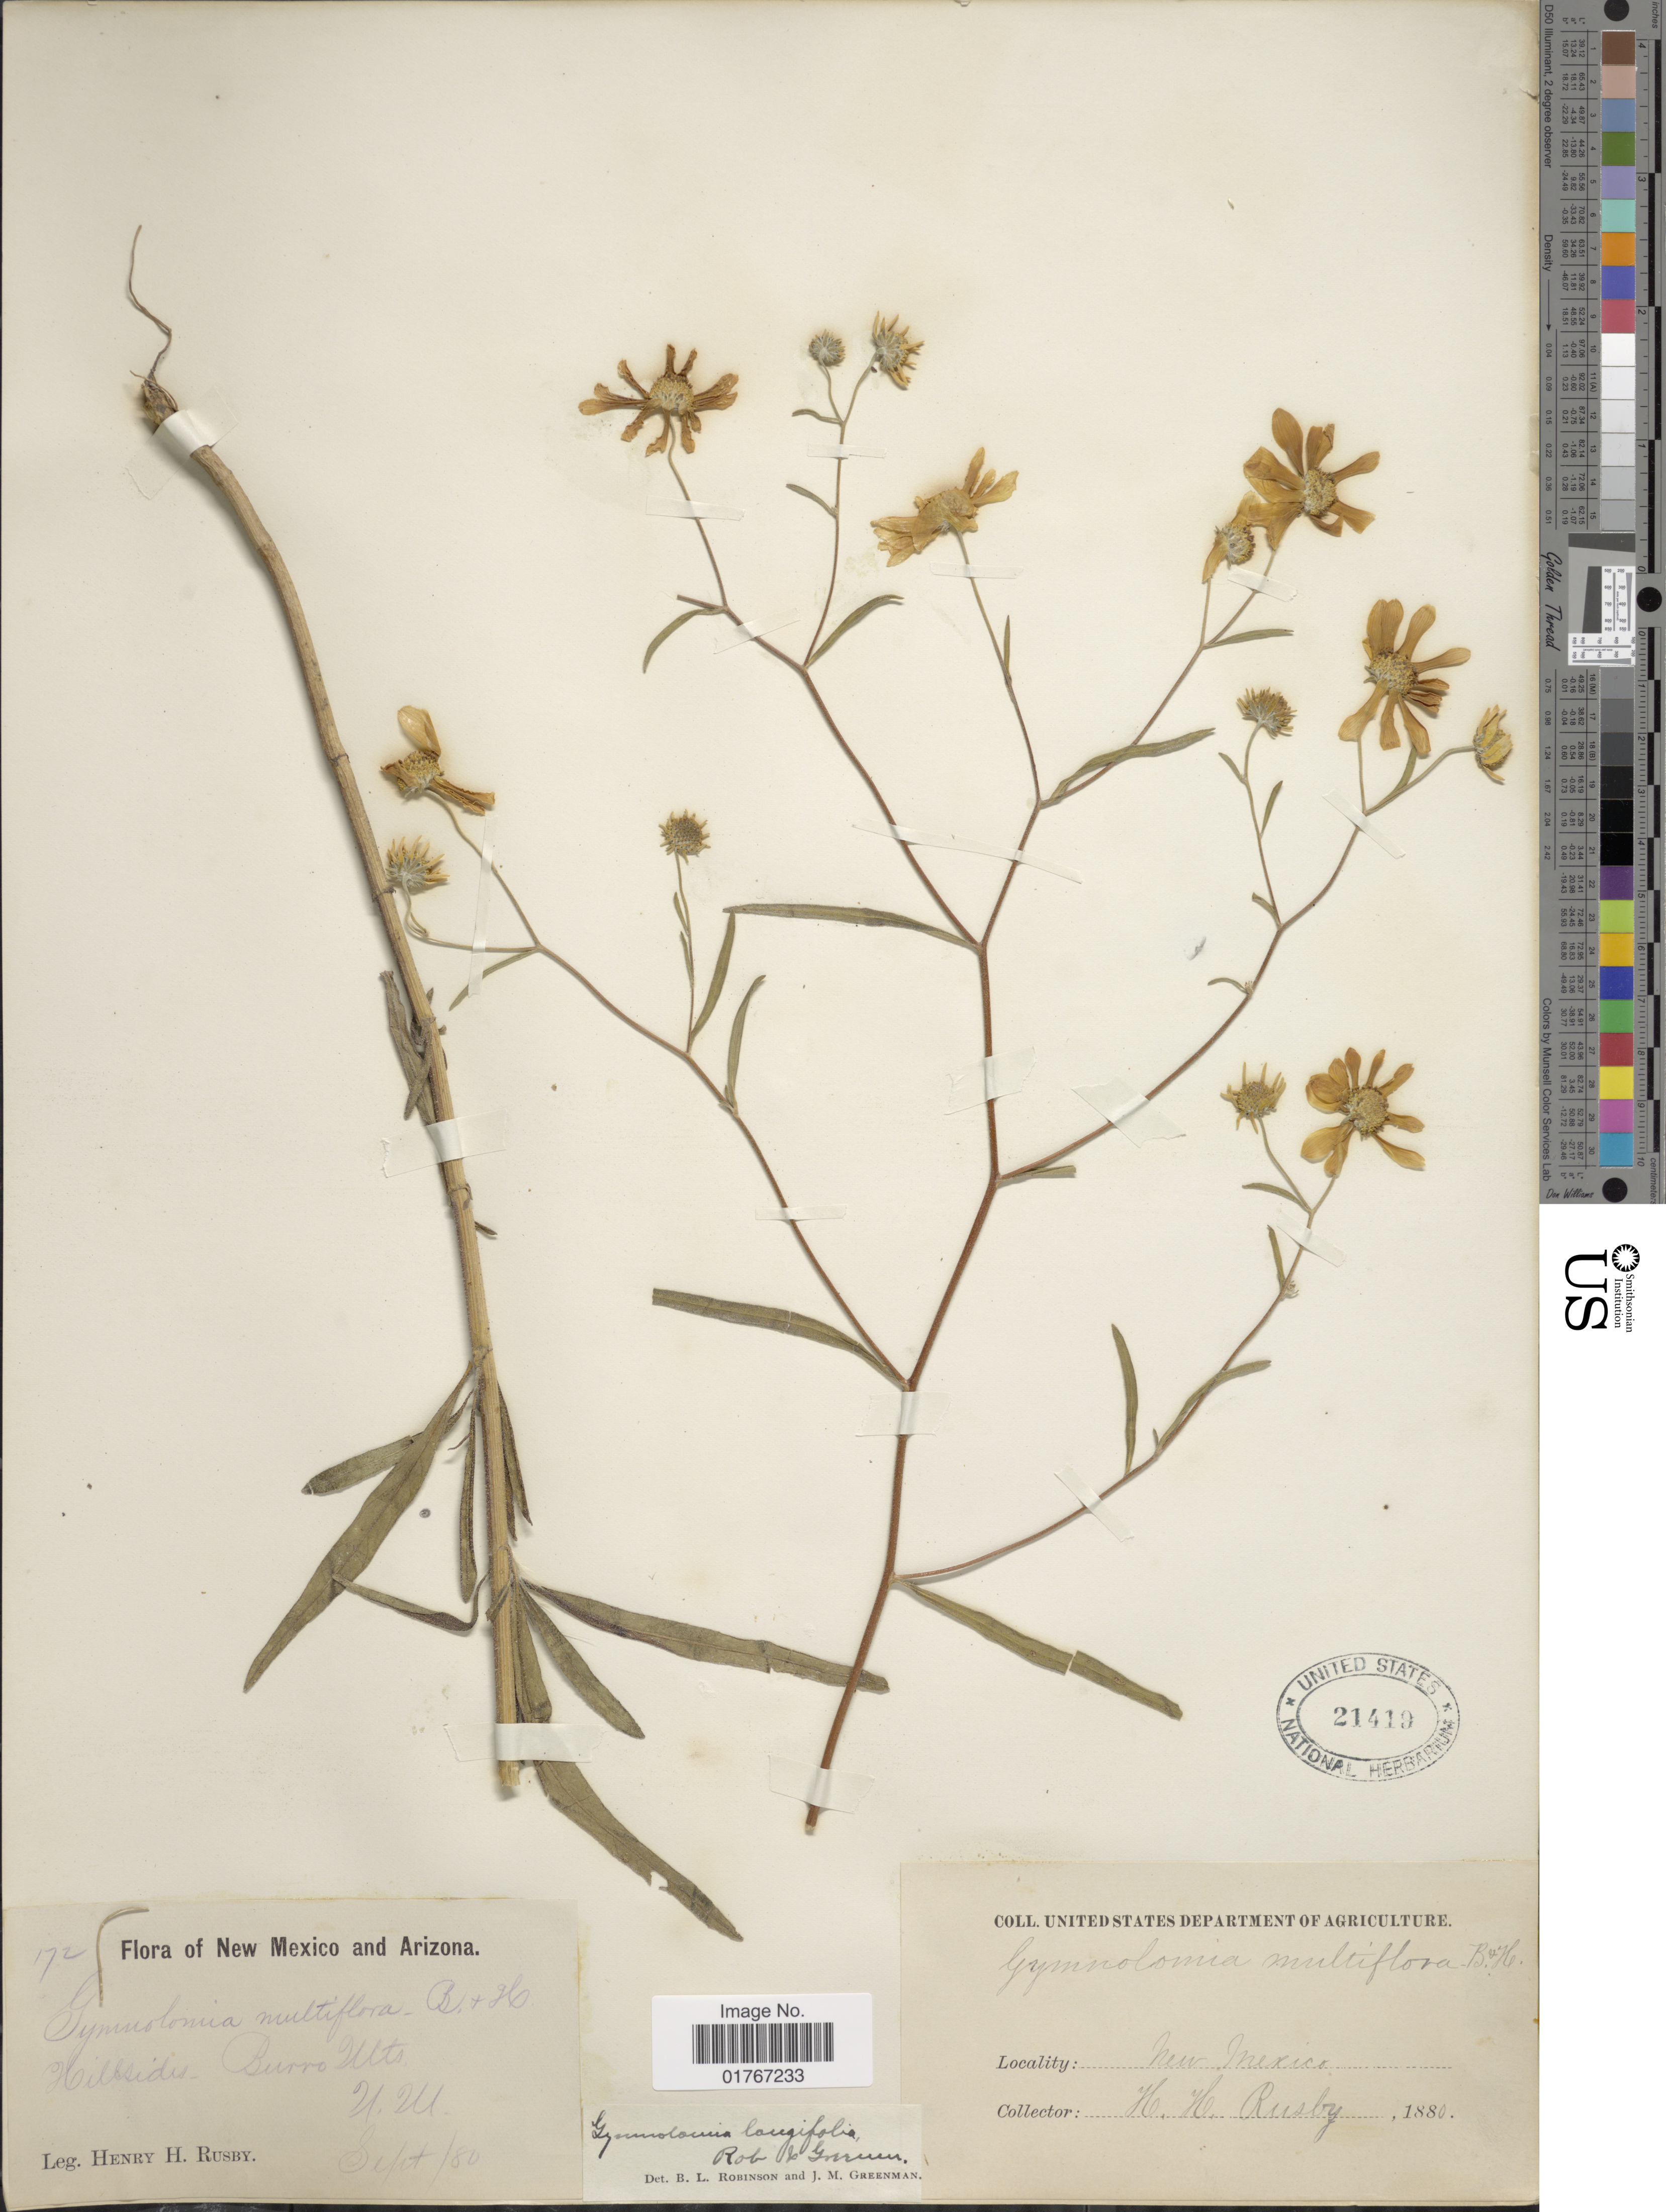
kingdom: Plantae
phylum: Tracheophyta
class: Magnoliopsida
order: Asterales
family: Asteraceae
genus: Heliomeris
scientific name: Heliomeris longifolia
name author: (B.L. Rob.) Cockerell & Greenm.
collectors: H. H. Rusby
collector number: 172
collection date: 1880-09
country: United States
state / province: New Mexico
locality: Hillside Burro Mts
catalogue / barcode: US 21419